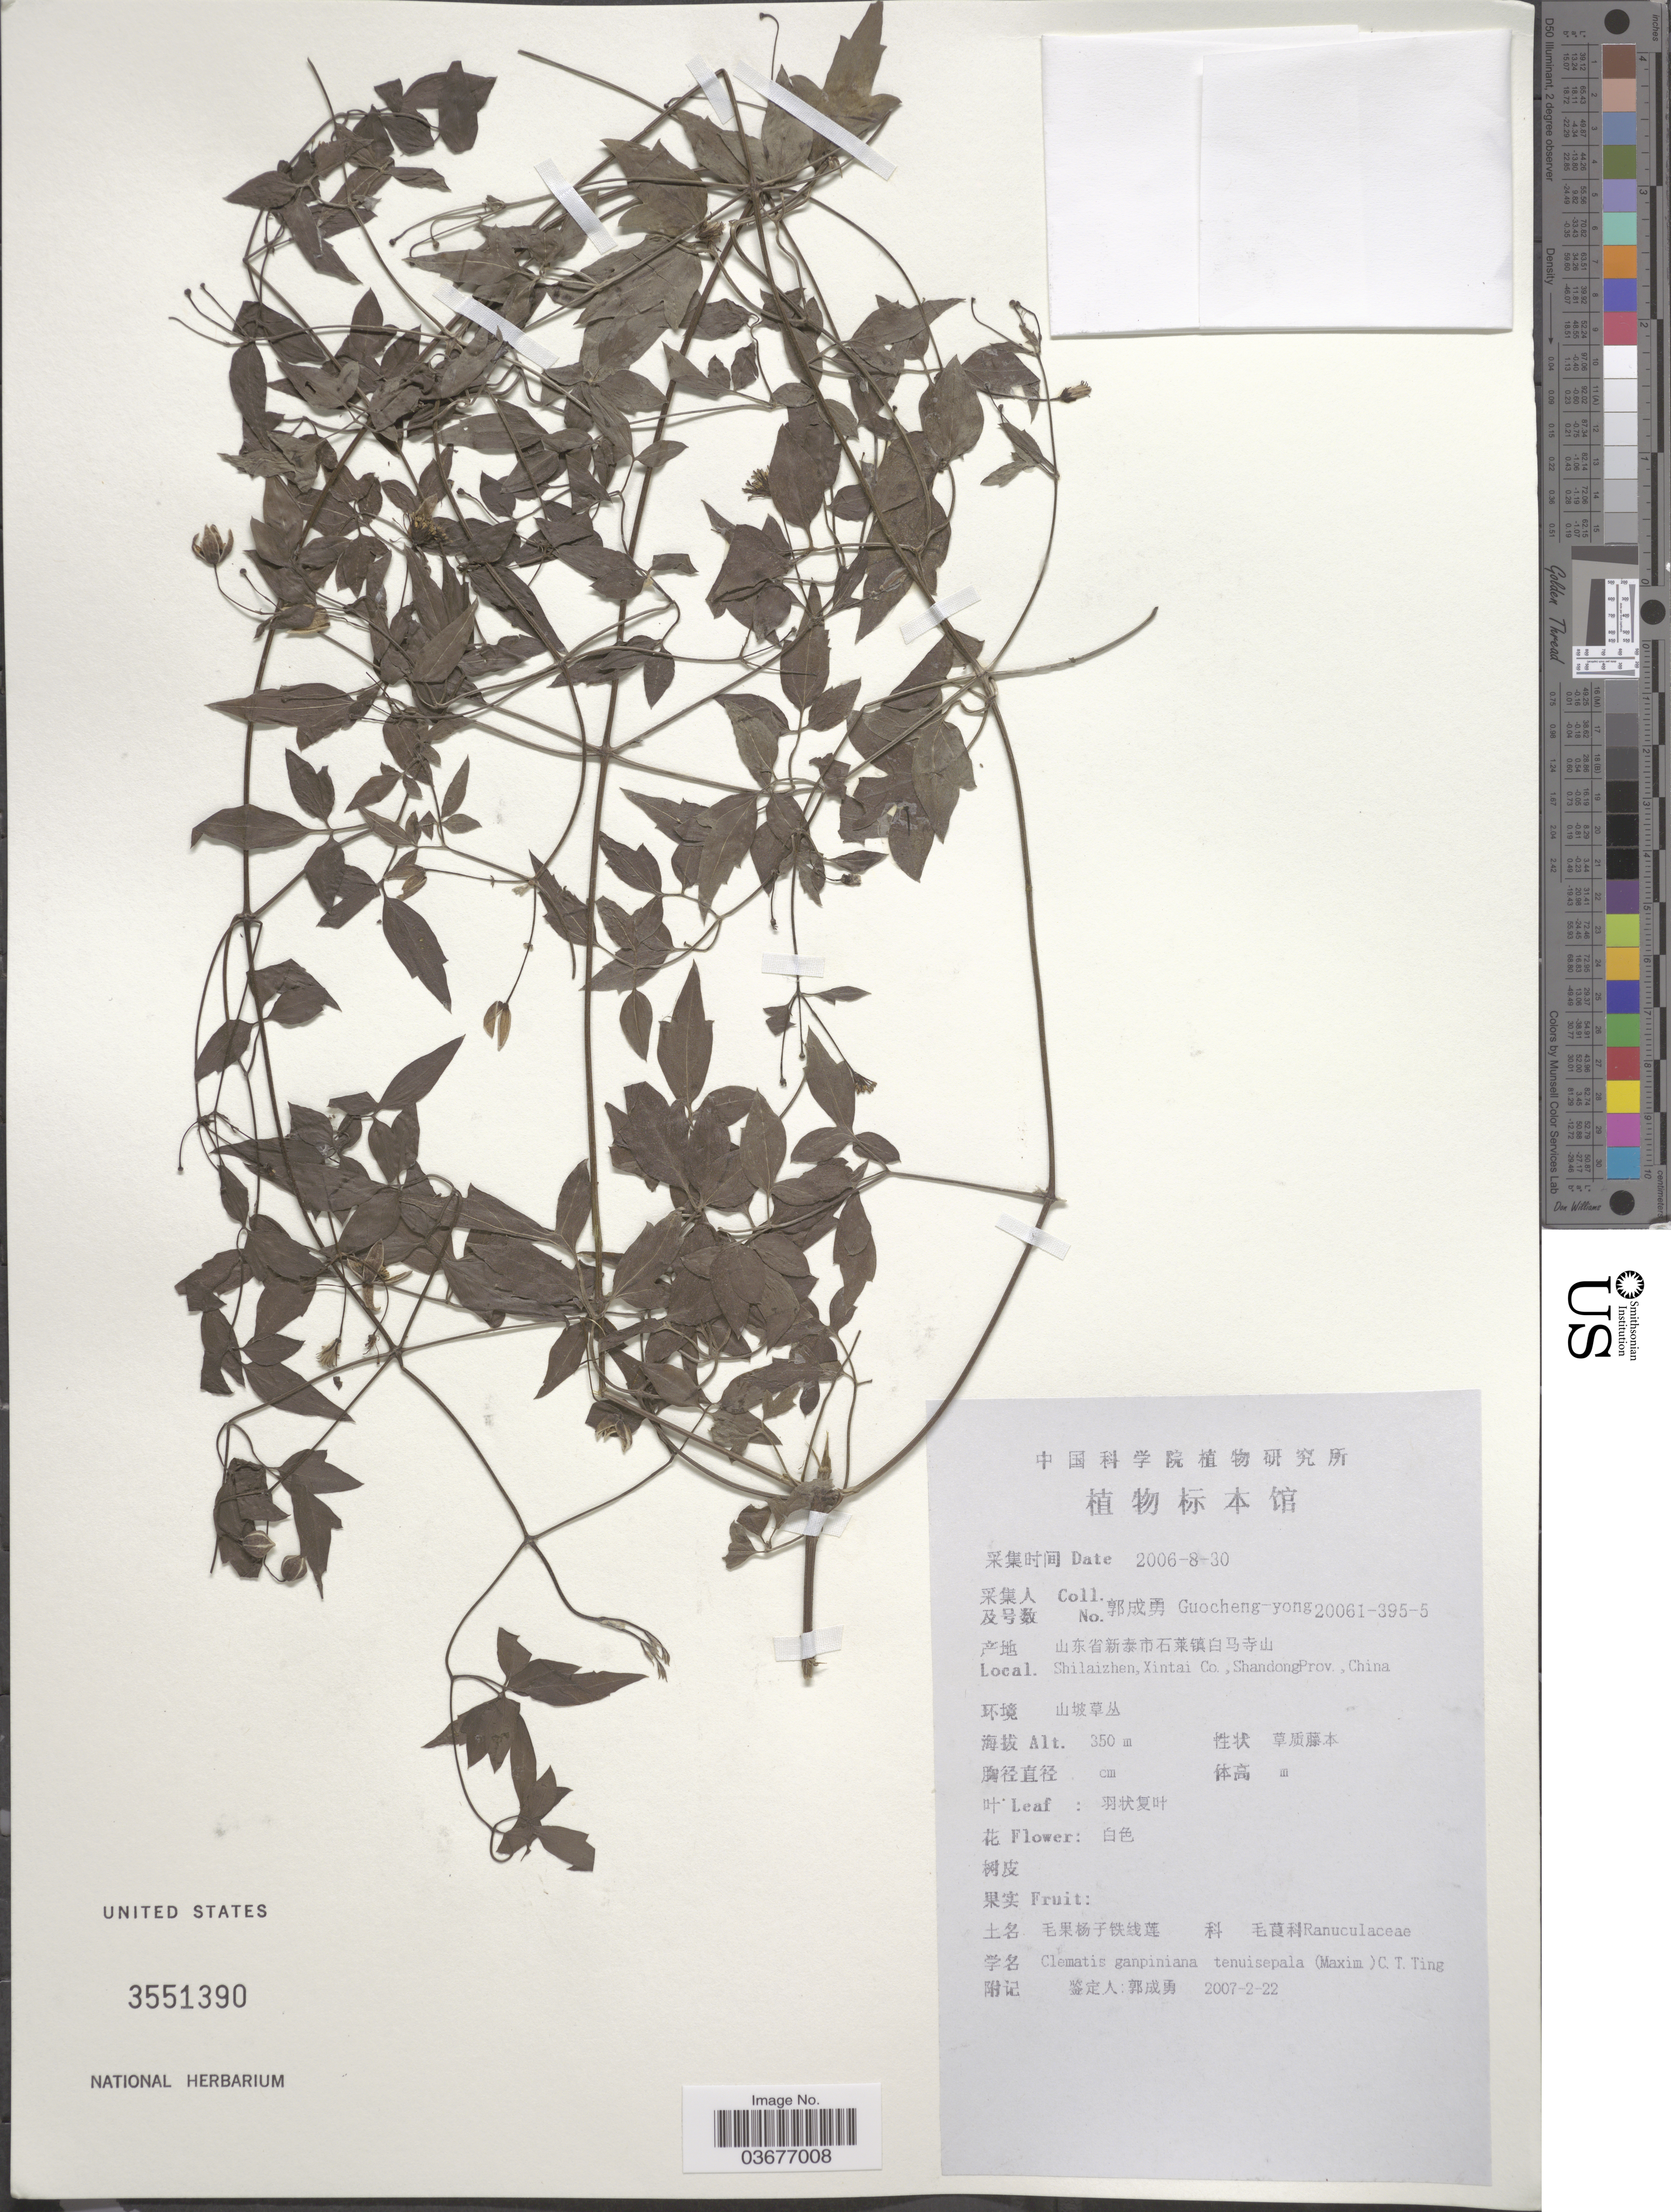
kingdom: Plantae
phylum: Tracheophyta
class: Magnoliopsida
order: Ranunculales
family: Ranunculaceae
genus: Clematis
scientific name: Clematis ganpiniana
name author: (H. Lév. & Vaniot) Tamura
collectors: Guo cheng-yong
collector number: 20061-395-5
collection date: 2006-08-30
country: China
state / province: Shandong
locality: Shilaizhen, Xintai Co.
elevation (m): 350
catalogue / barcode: US 3551390